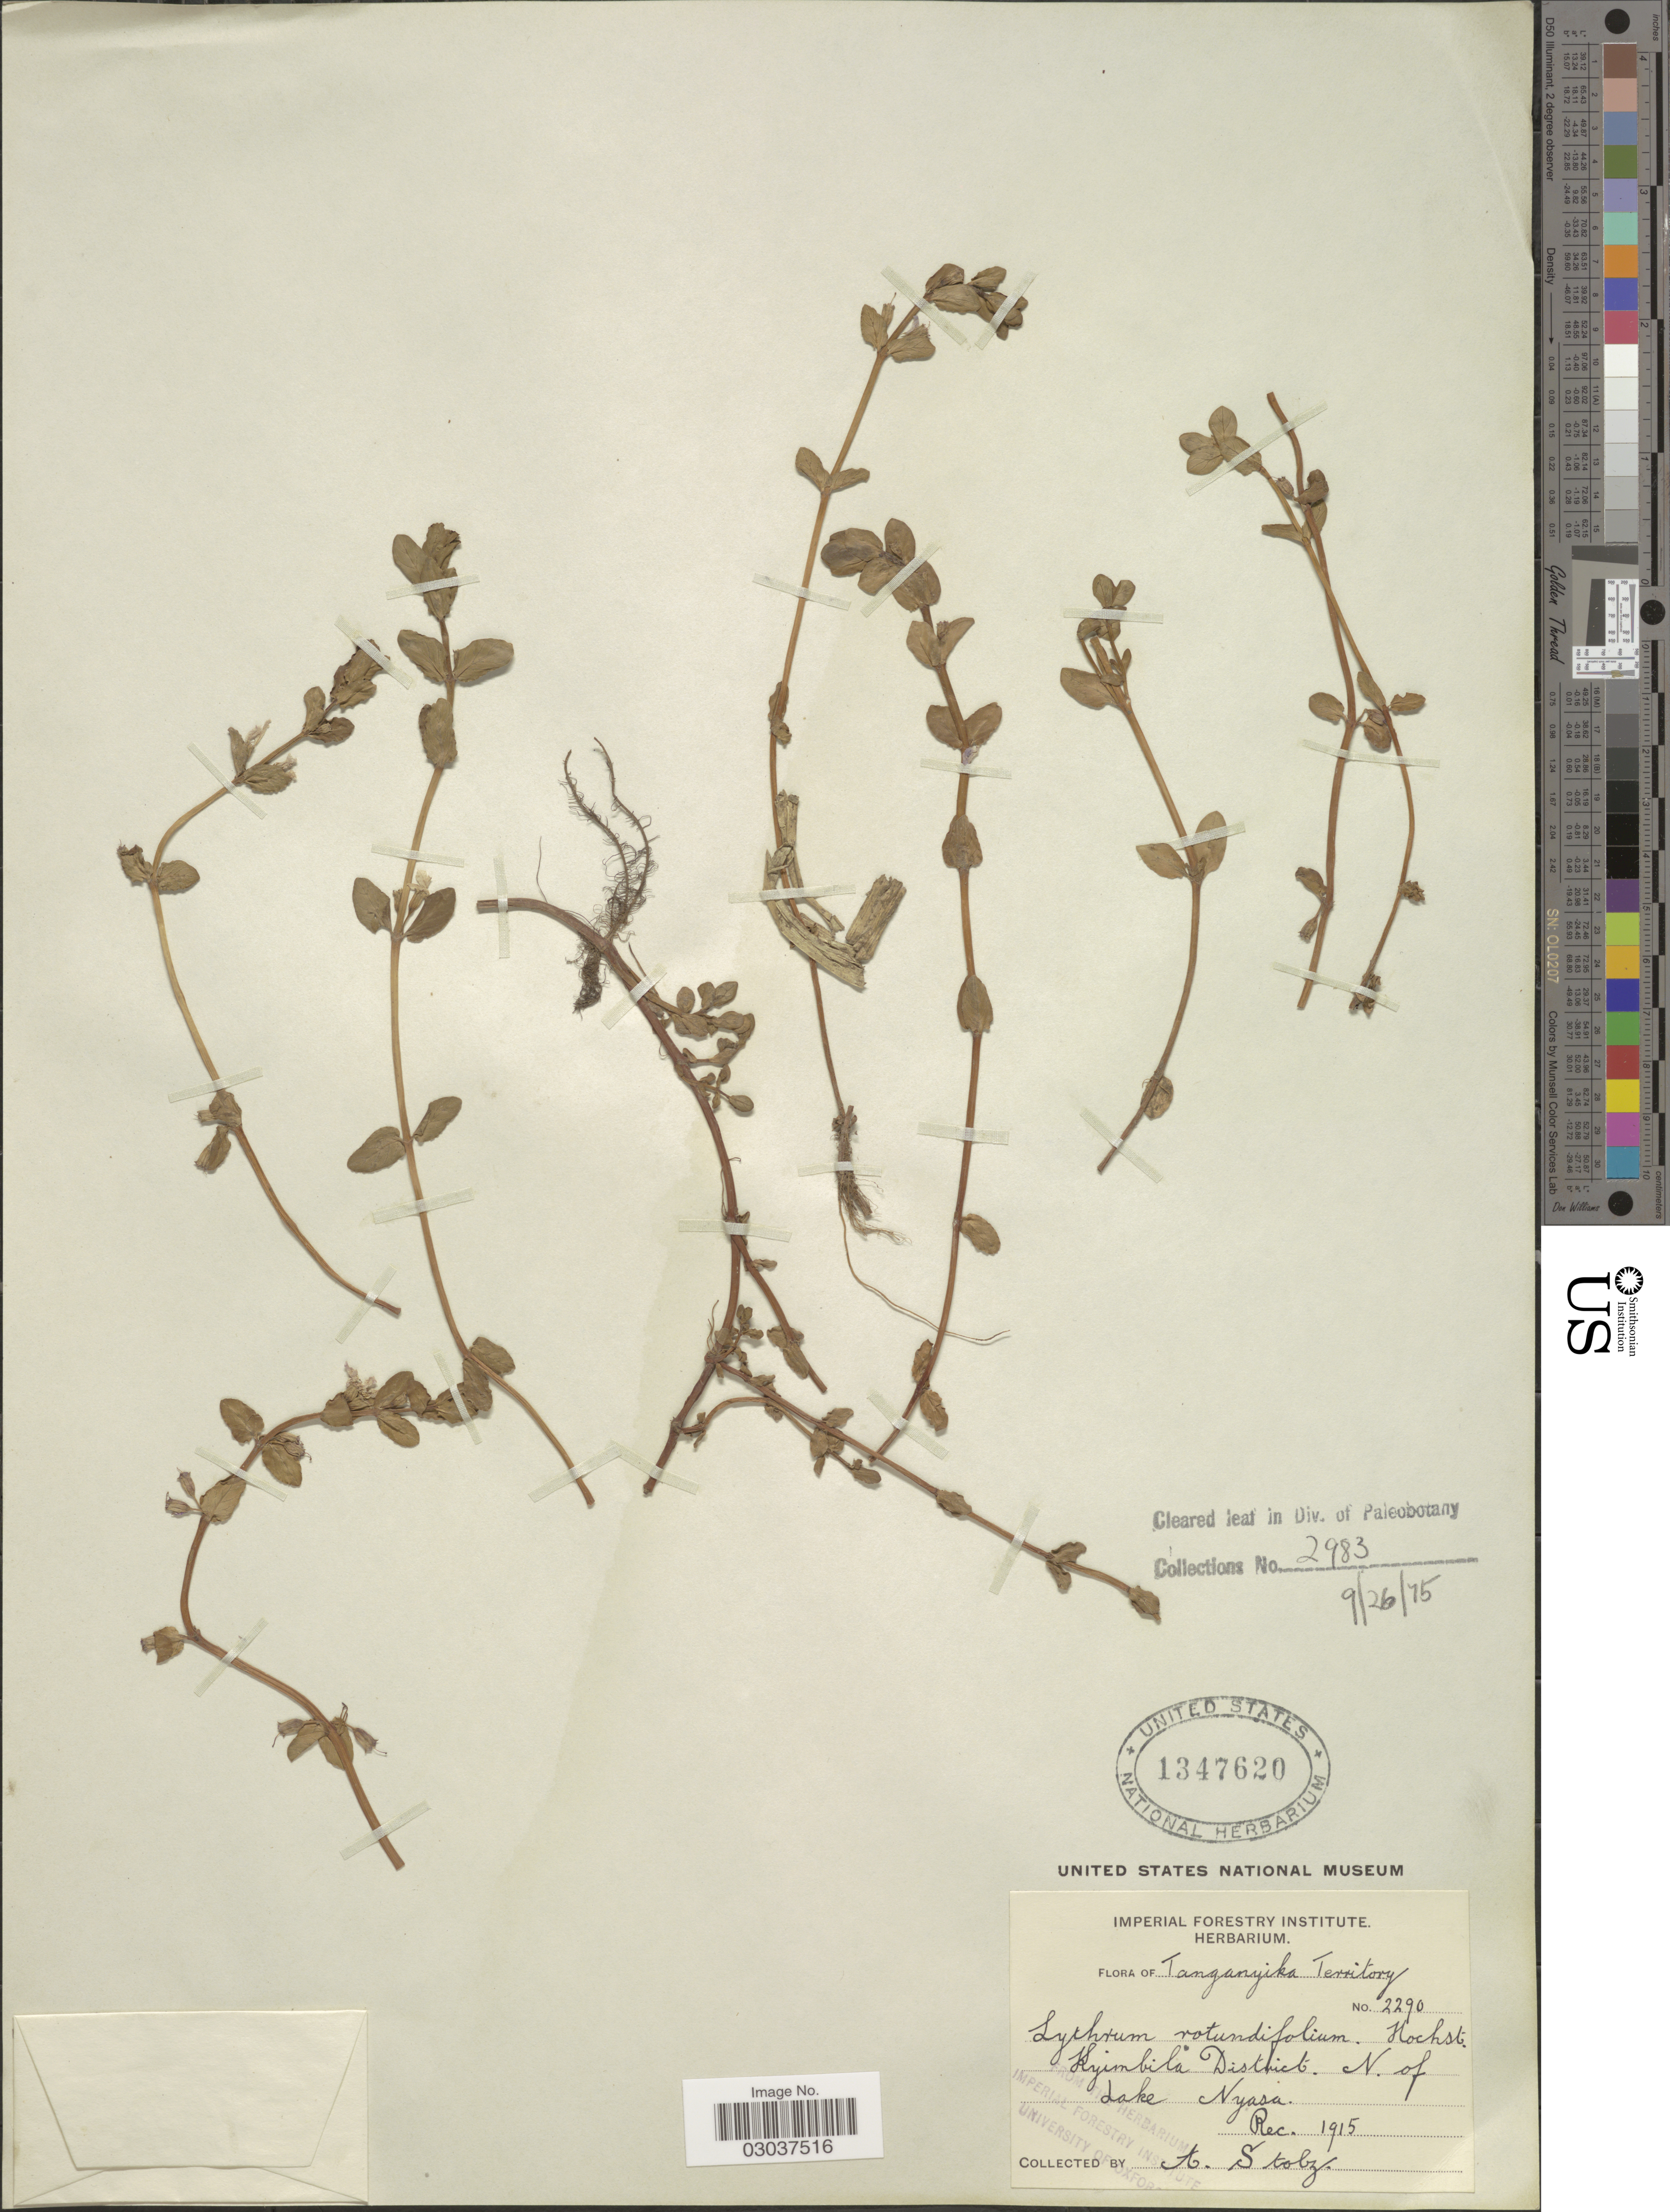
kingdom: Plantae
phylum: Tracheophyta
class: Magnoliopsida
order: Myrtales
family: Lythraceae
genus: Lythrum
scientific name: Lythrum rotundifolium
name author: Hochst. ex A. Rich.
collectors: A. Stolz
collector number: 2290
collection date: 1915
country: Tanzania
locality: Tanganyika Territory. Kyimbila District. N. of Lake Nyasa.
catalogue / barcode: US 1347620